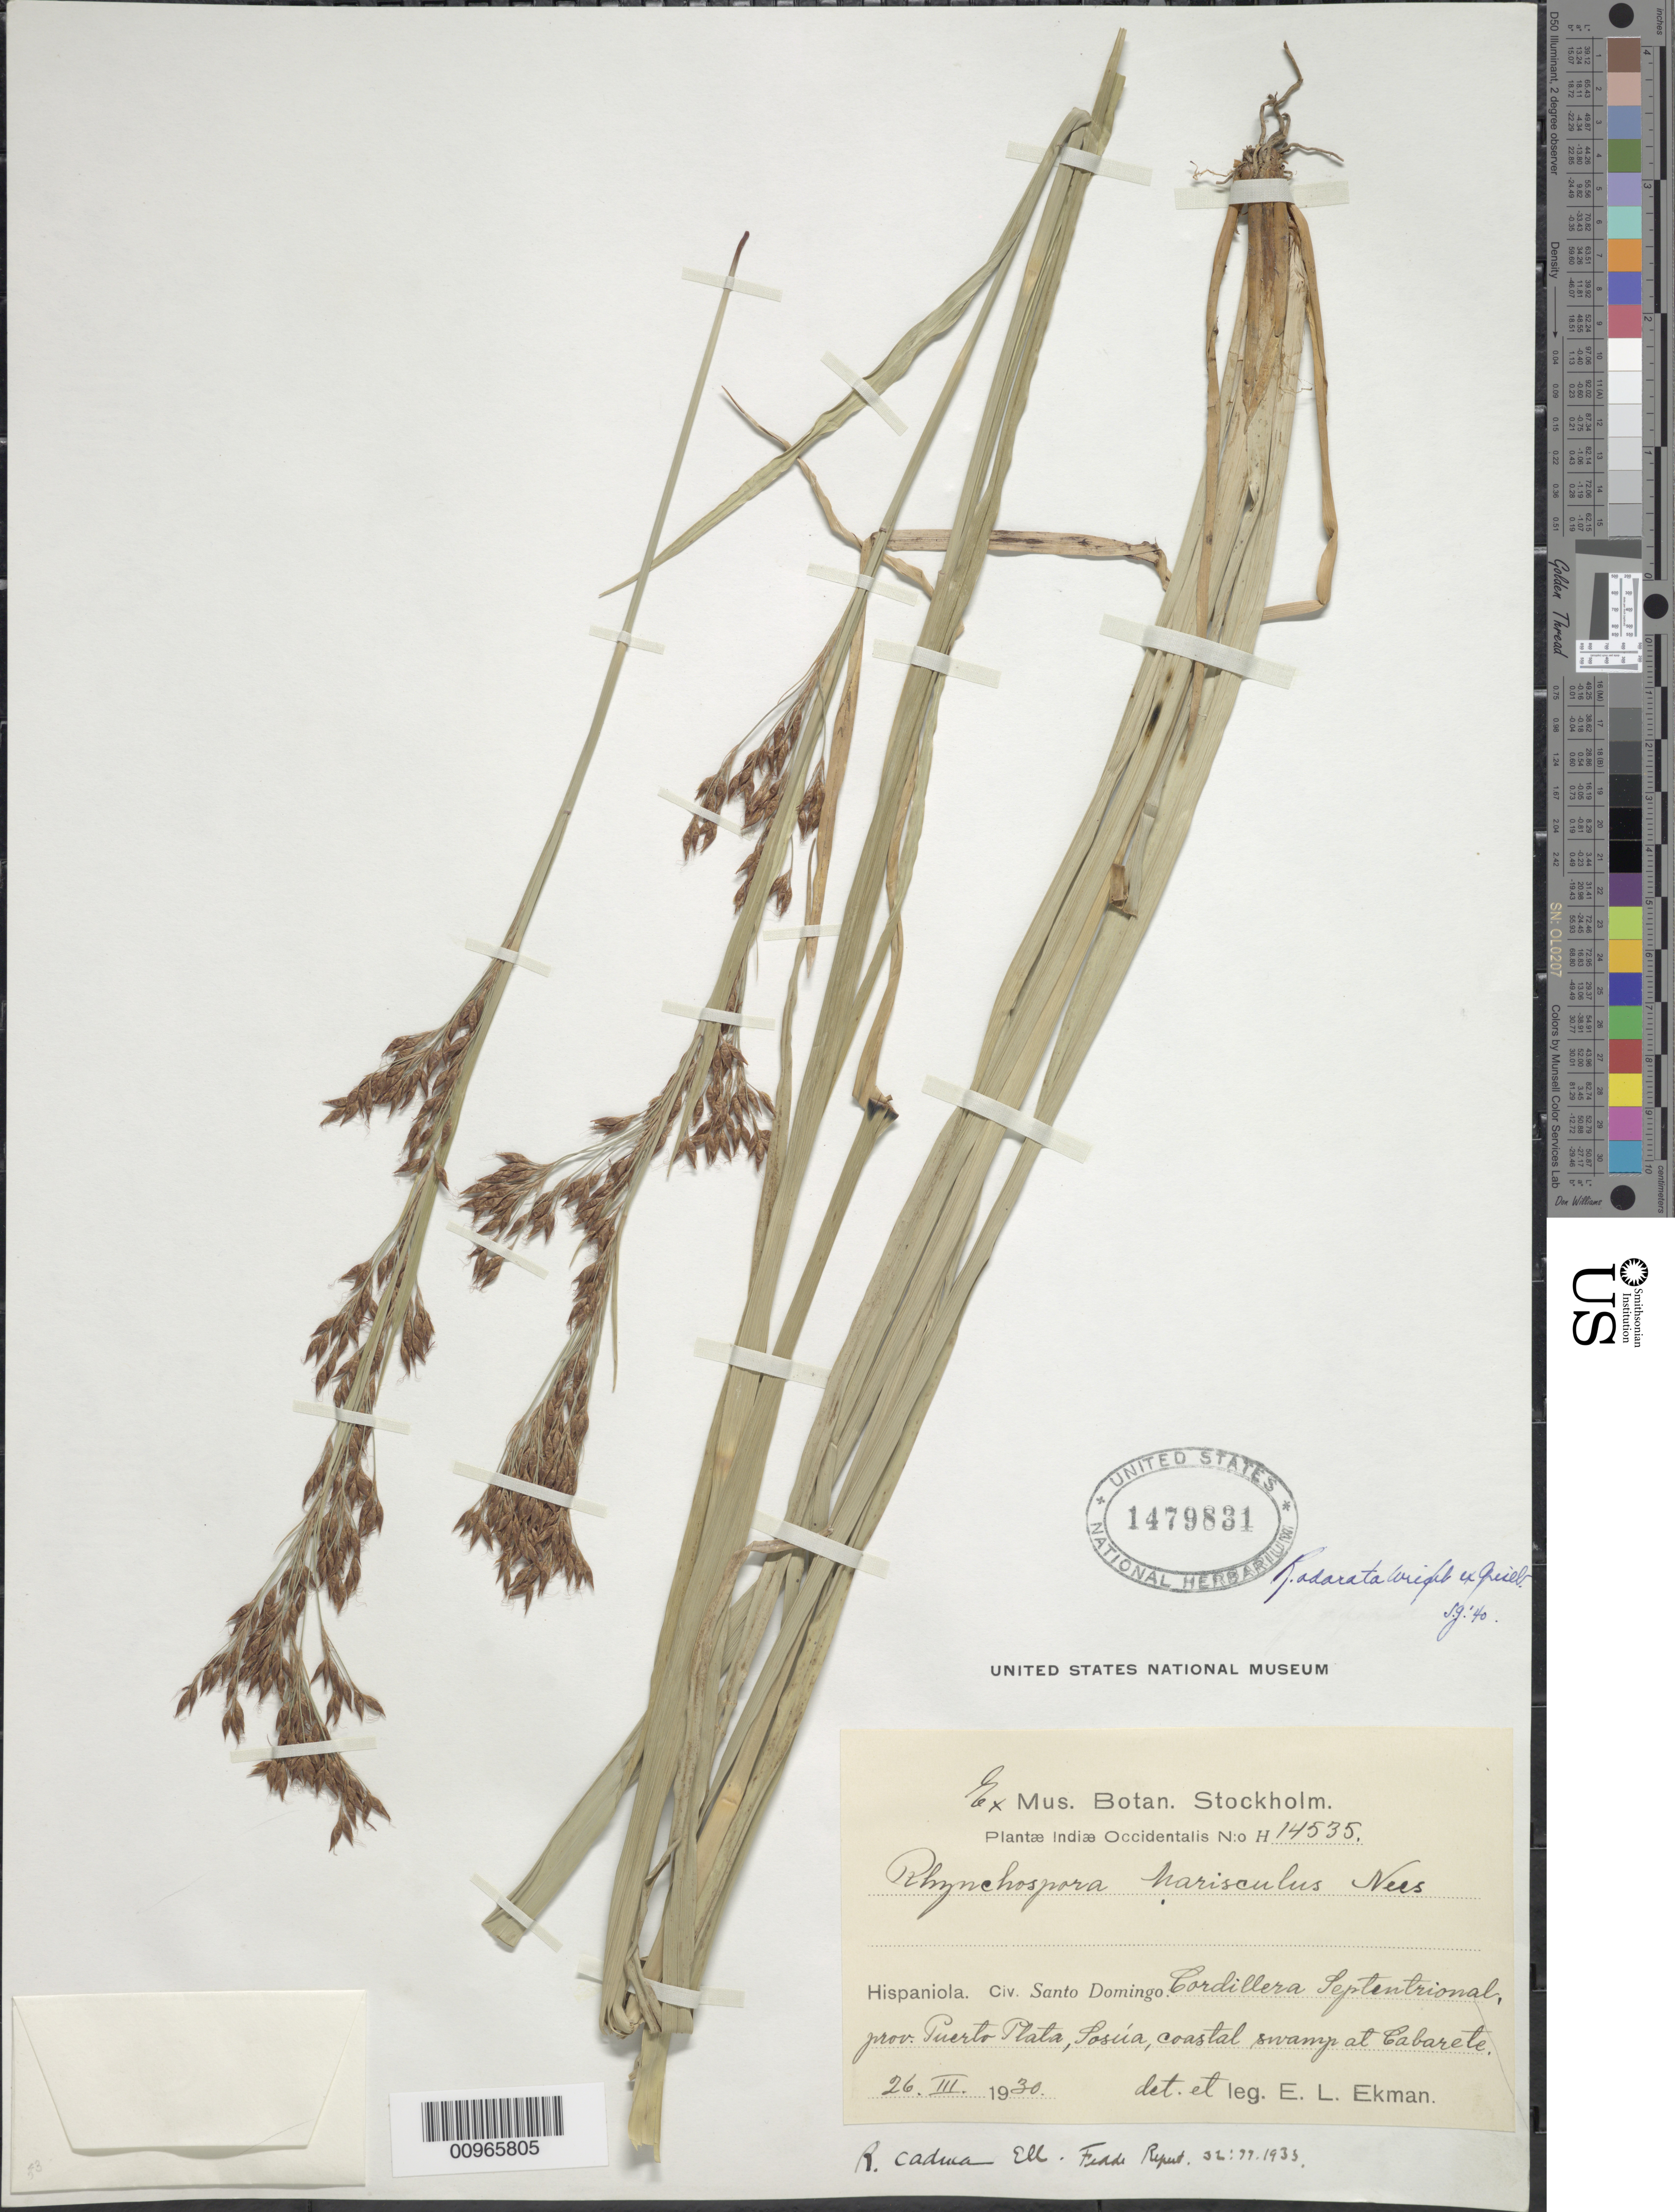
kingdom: Plantae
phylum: Tracheophyta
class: Liliopsida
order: Poales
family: Cyperaceae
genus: Rhynchospora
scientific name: Rhynchospora odorata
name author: C. Wright ex Griseb.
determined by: Gale, S.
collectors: E. L. Ekman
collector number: H 14535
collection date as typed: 26 Mar 1930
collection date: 1930-03-26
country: Dominican Republic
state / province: Puerto Plata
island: Hispaniola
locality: Cordillera Septentrional, Sosúa, coastal swamp at Cabarete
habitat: Coastal swamp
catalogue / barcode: US 1479831